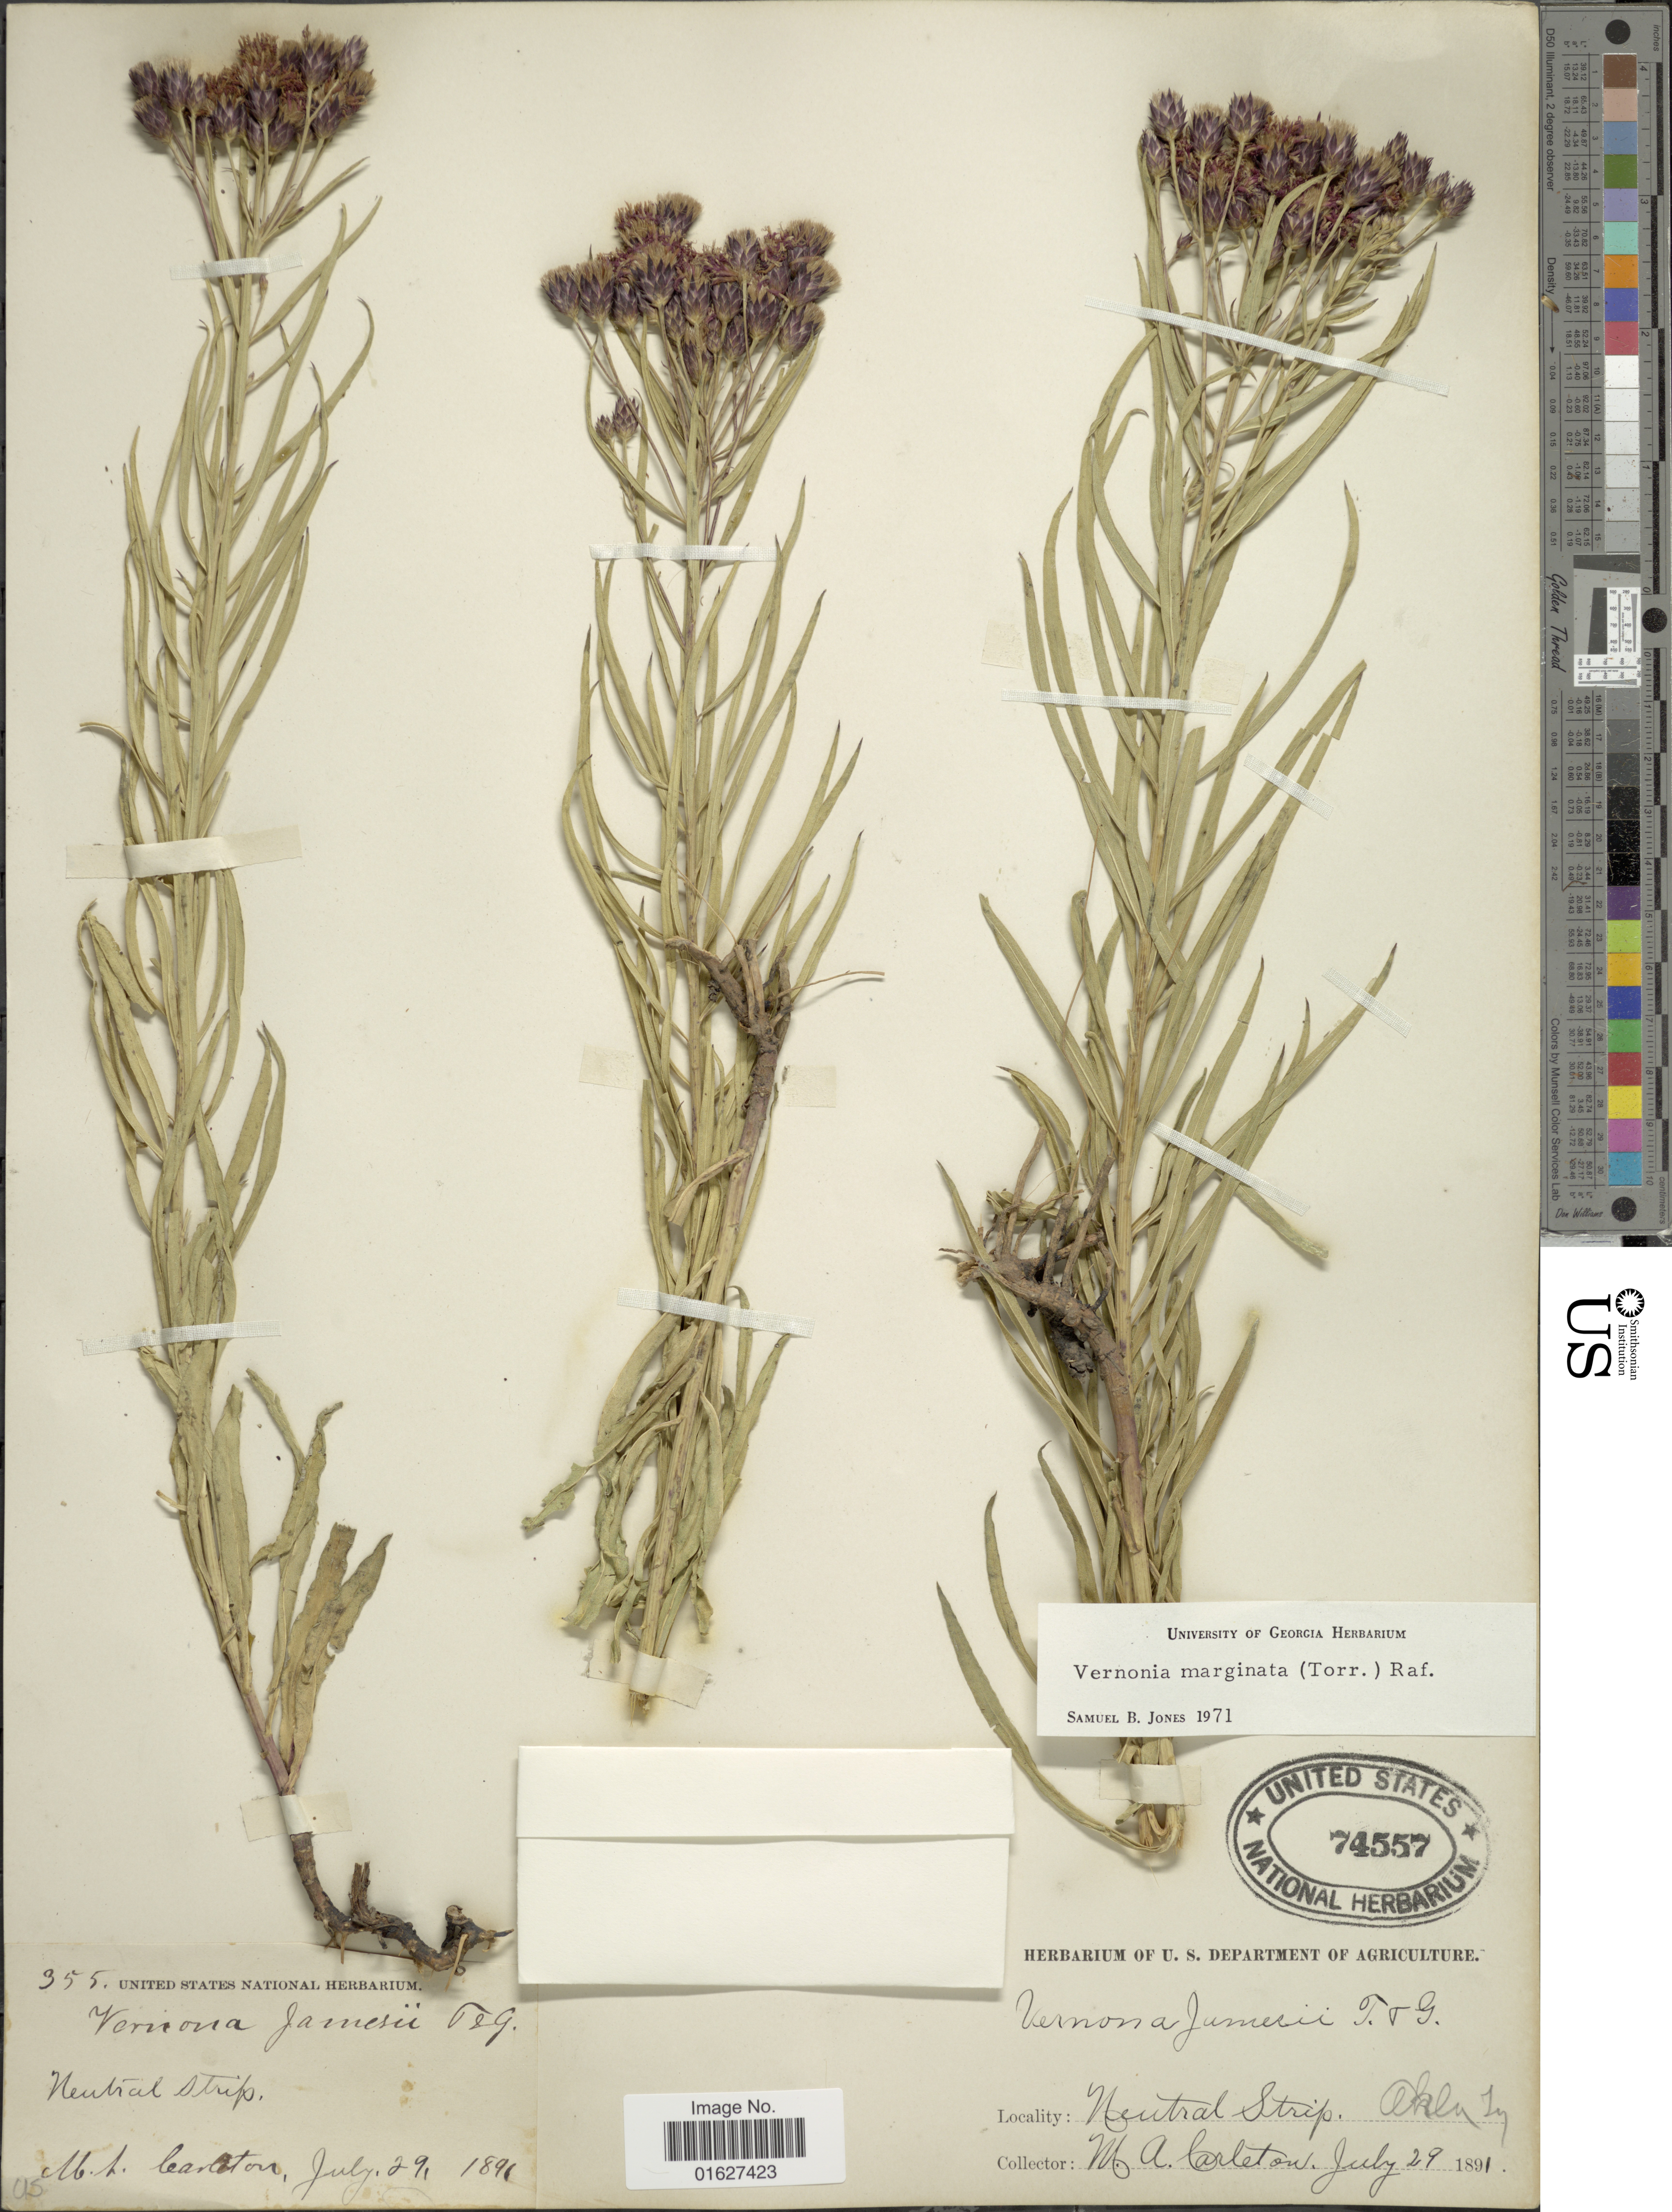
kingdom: Plantae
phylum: Tracheophyta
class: Magnoliopsida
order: Asterales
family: Asteraceae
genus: Vernonia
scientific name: Vernonia marginata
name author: (Torr.) Raf.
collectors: M. A. Carleton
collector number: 355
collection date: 1891-07-29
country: United States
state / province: Oklahoma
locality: Neutral Strip. Alkla. In.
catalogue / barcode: US 74557